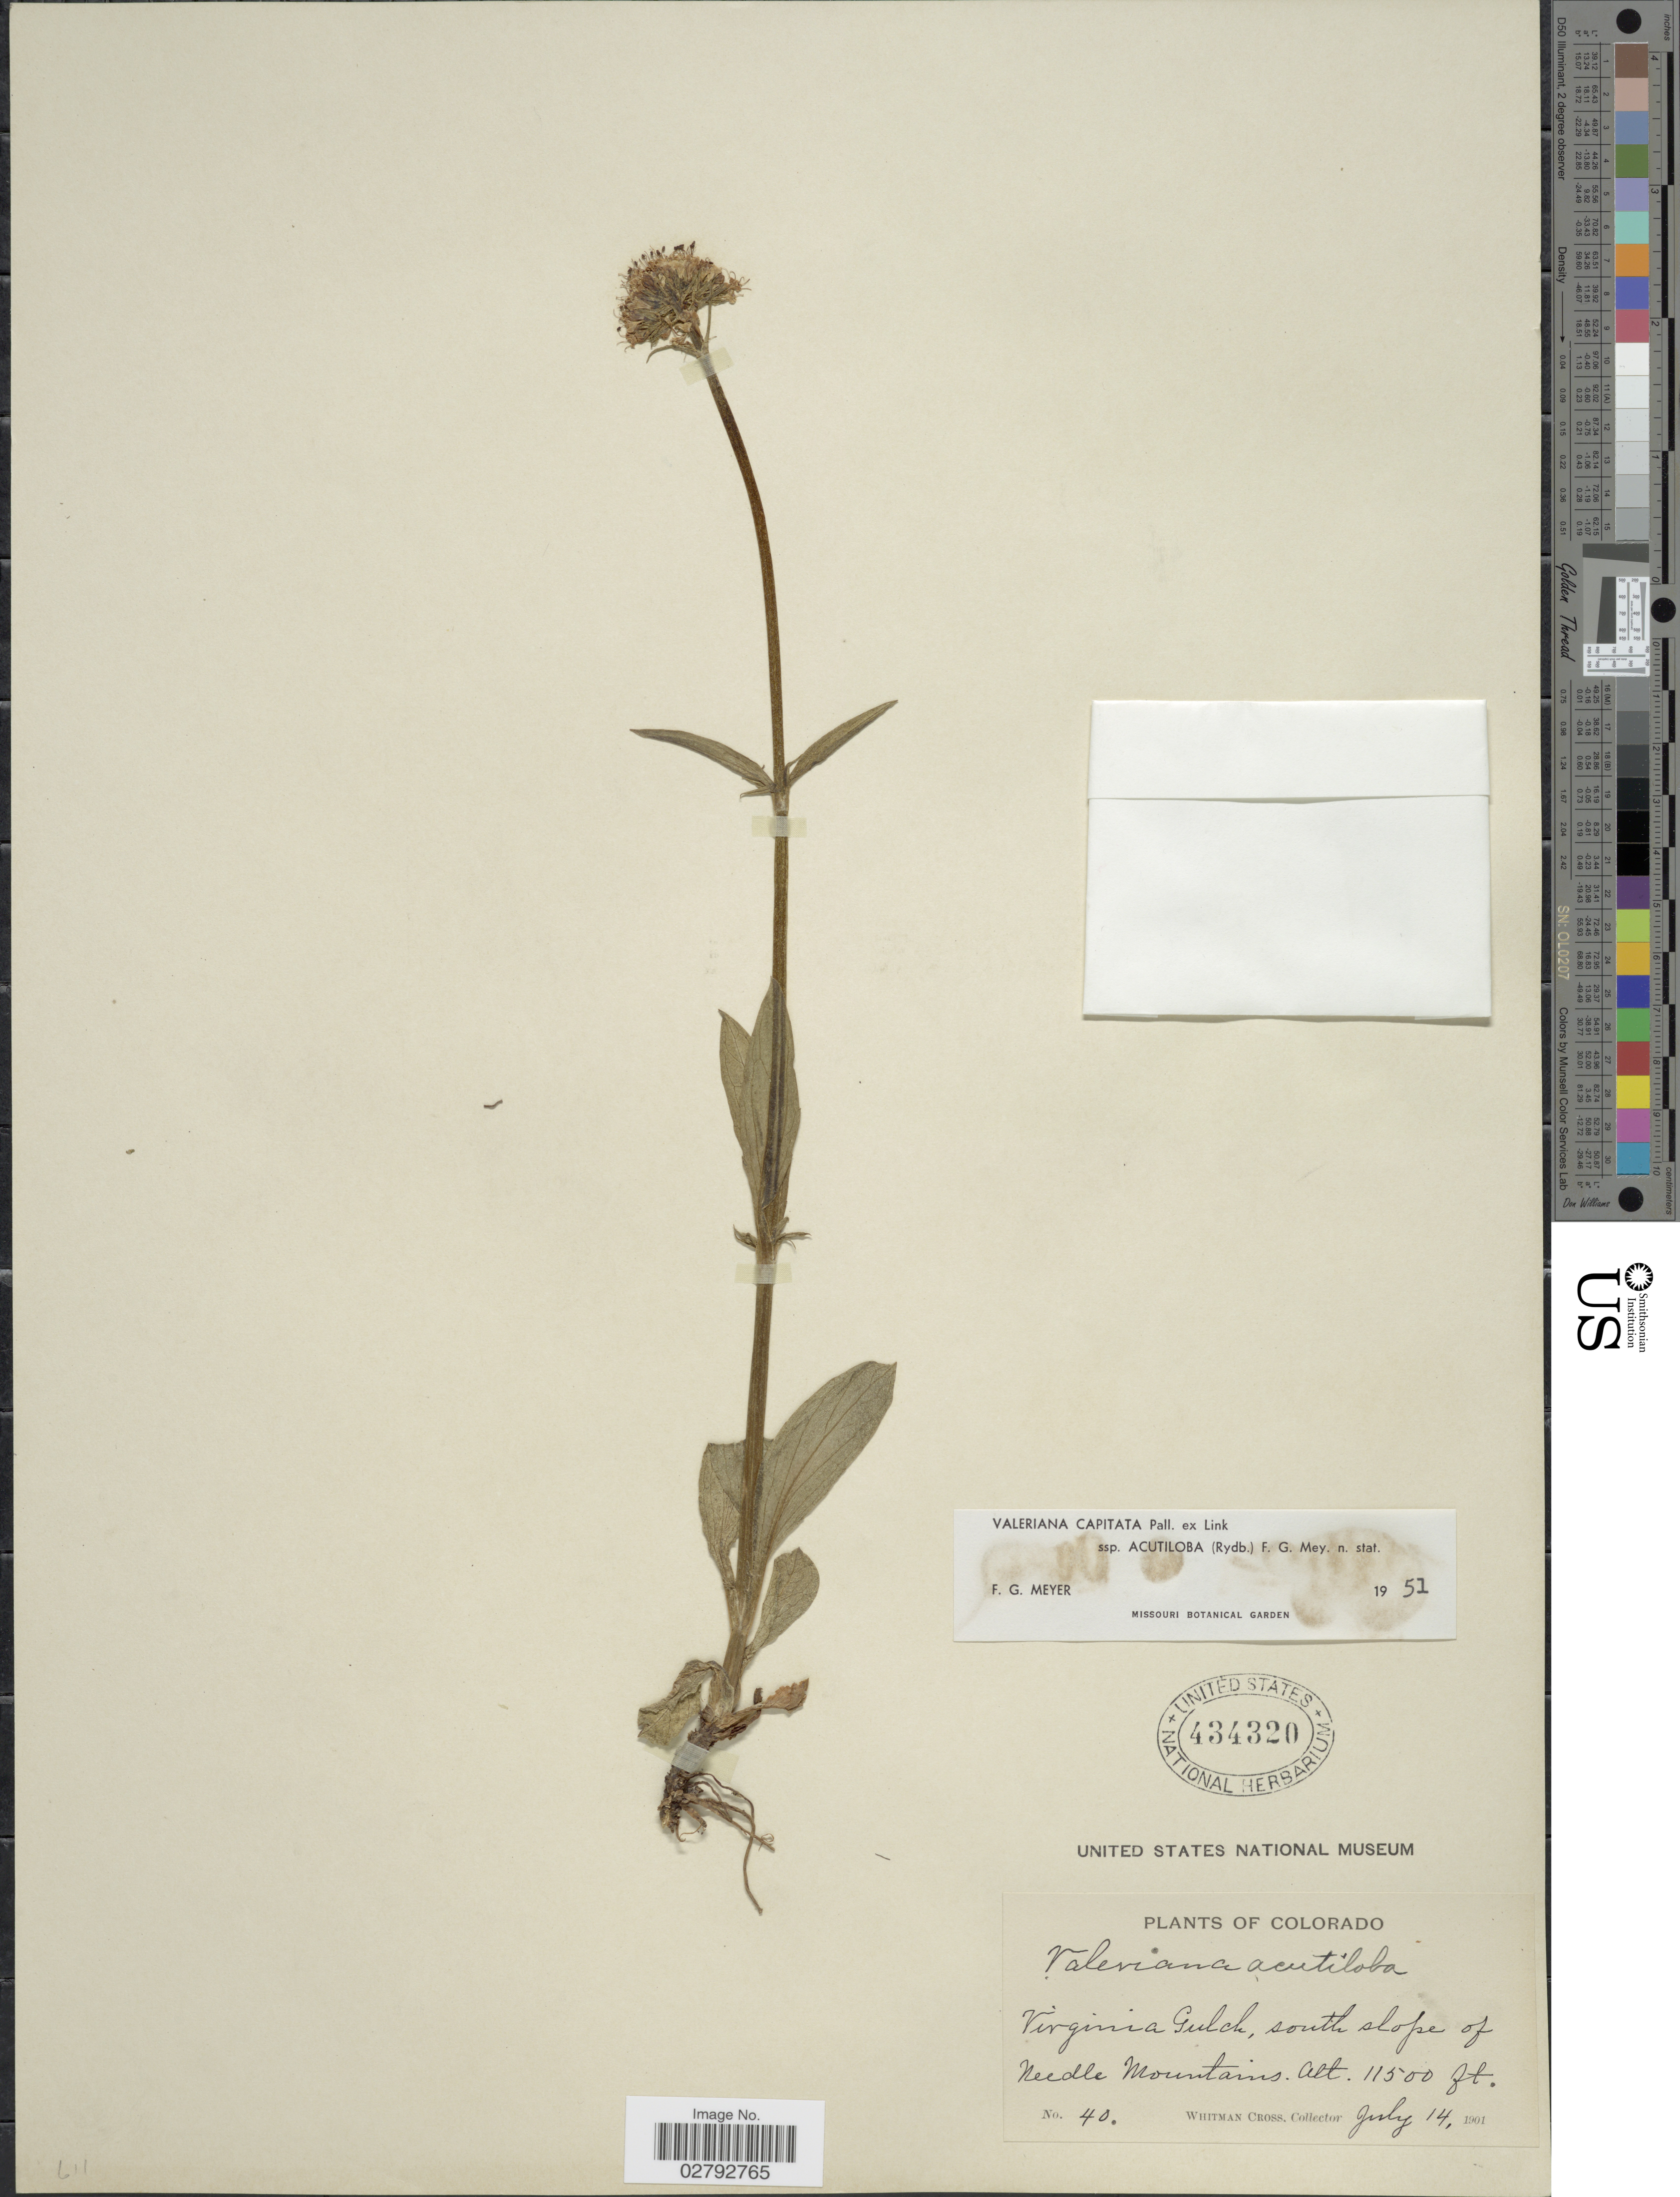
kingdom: Plantae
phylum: Tracheophyta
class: Magnoliopsida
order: Dipsacales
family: Caprifoliaceae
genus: Valeriana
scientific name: Valeriana capitata subsp. acutiloba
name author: Pall. ex Link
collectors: W. Cross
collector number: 40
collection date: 1901-07-14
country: United States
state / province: Colorado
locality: Virginia Gulch, south slope of Needle Mountains.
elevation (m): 3505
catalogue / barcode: US 434320